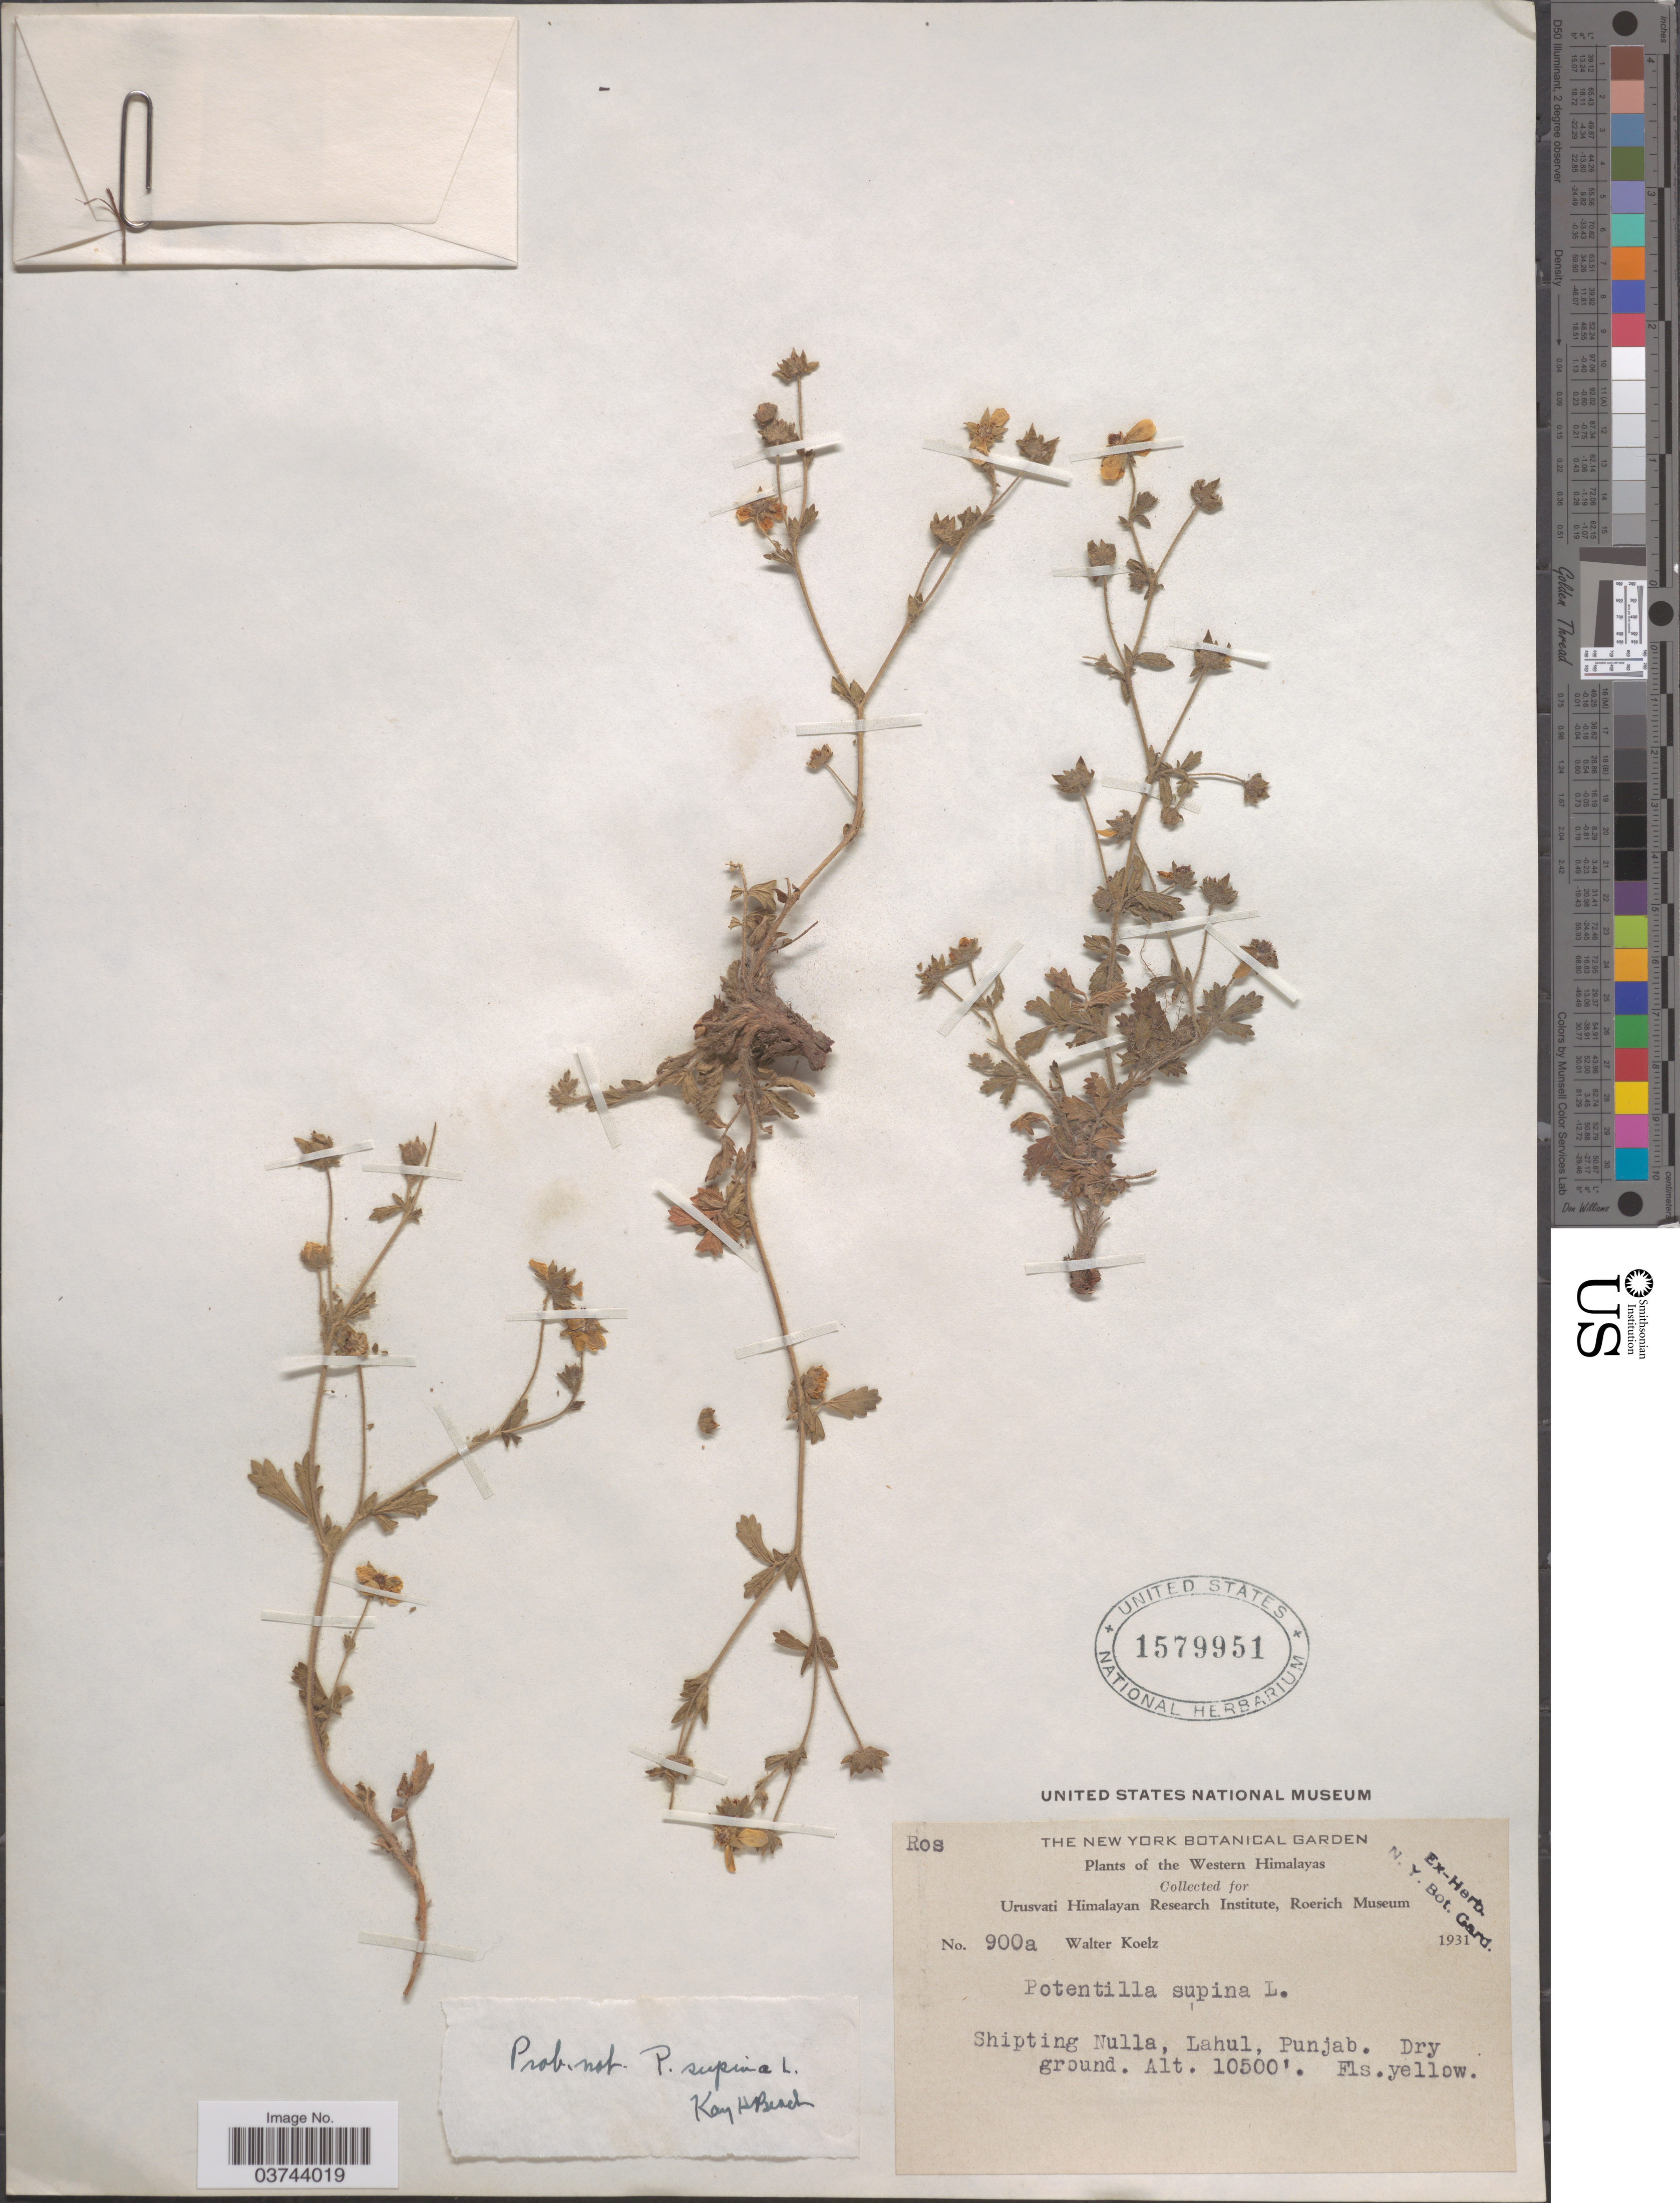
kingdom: Plantae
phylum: Tracheophyta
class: Magnoliopsida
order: Rosales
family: Rosaceae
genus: Potentilla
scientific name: Potentilla sp.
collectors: W. N. Koelz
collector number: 900a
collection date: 1931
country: India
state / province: Punjab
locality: Western Himalayas. Shipting Nulla, Lahul.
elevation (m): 3200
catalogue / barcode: US 1579951